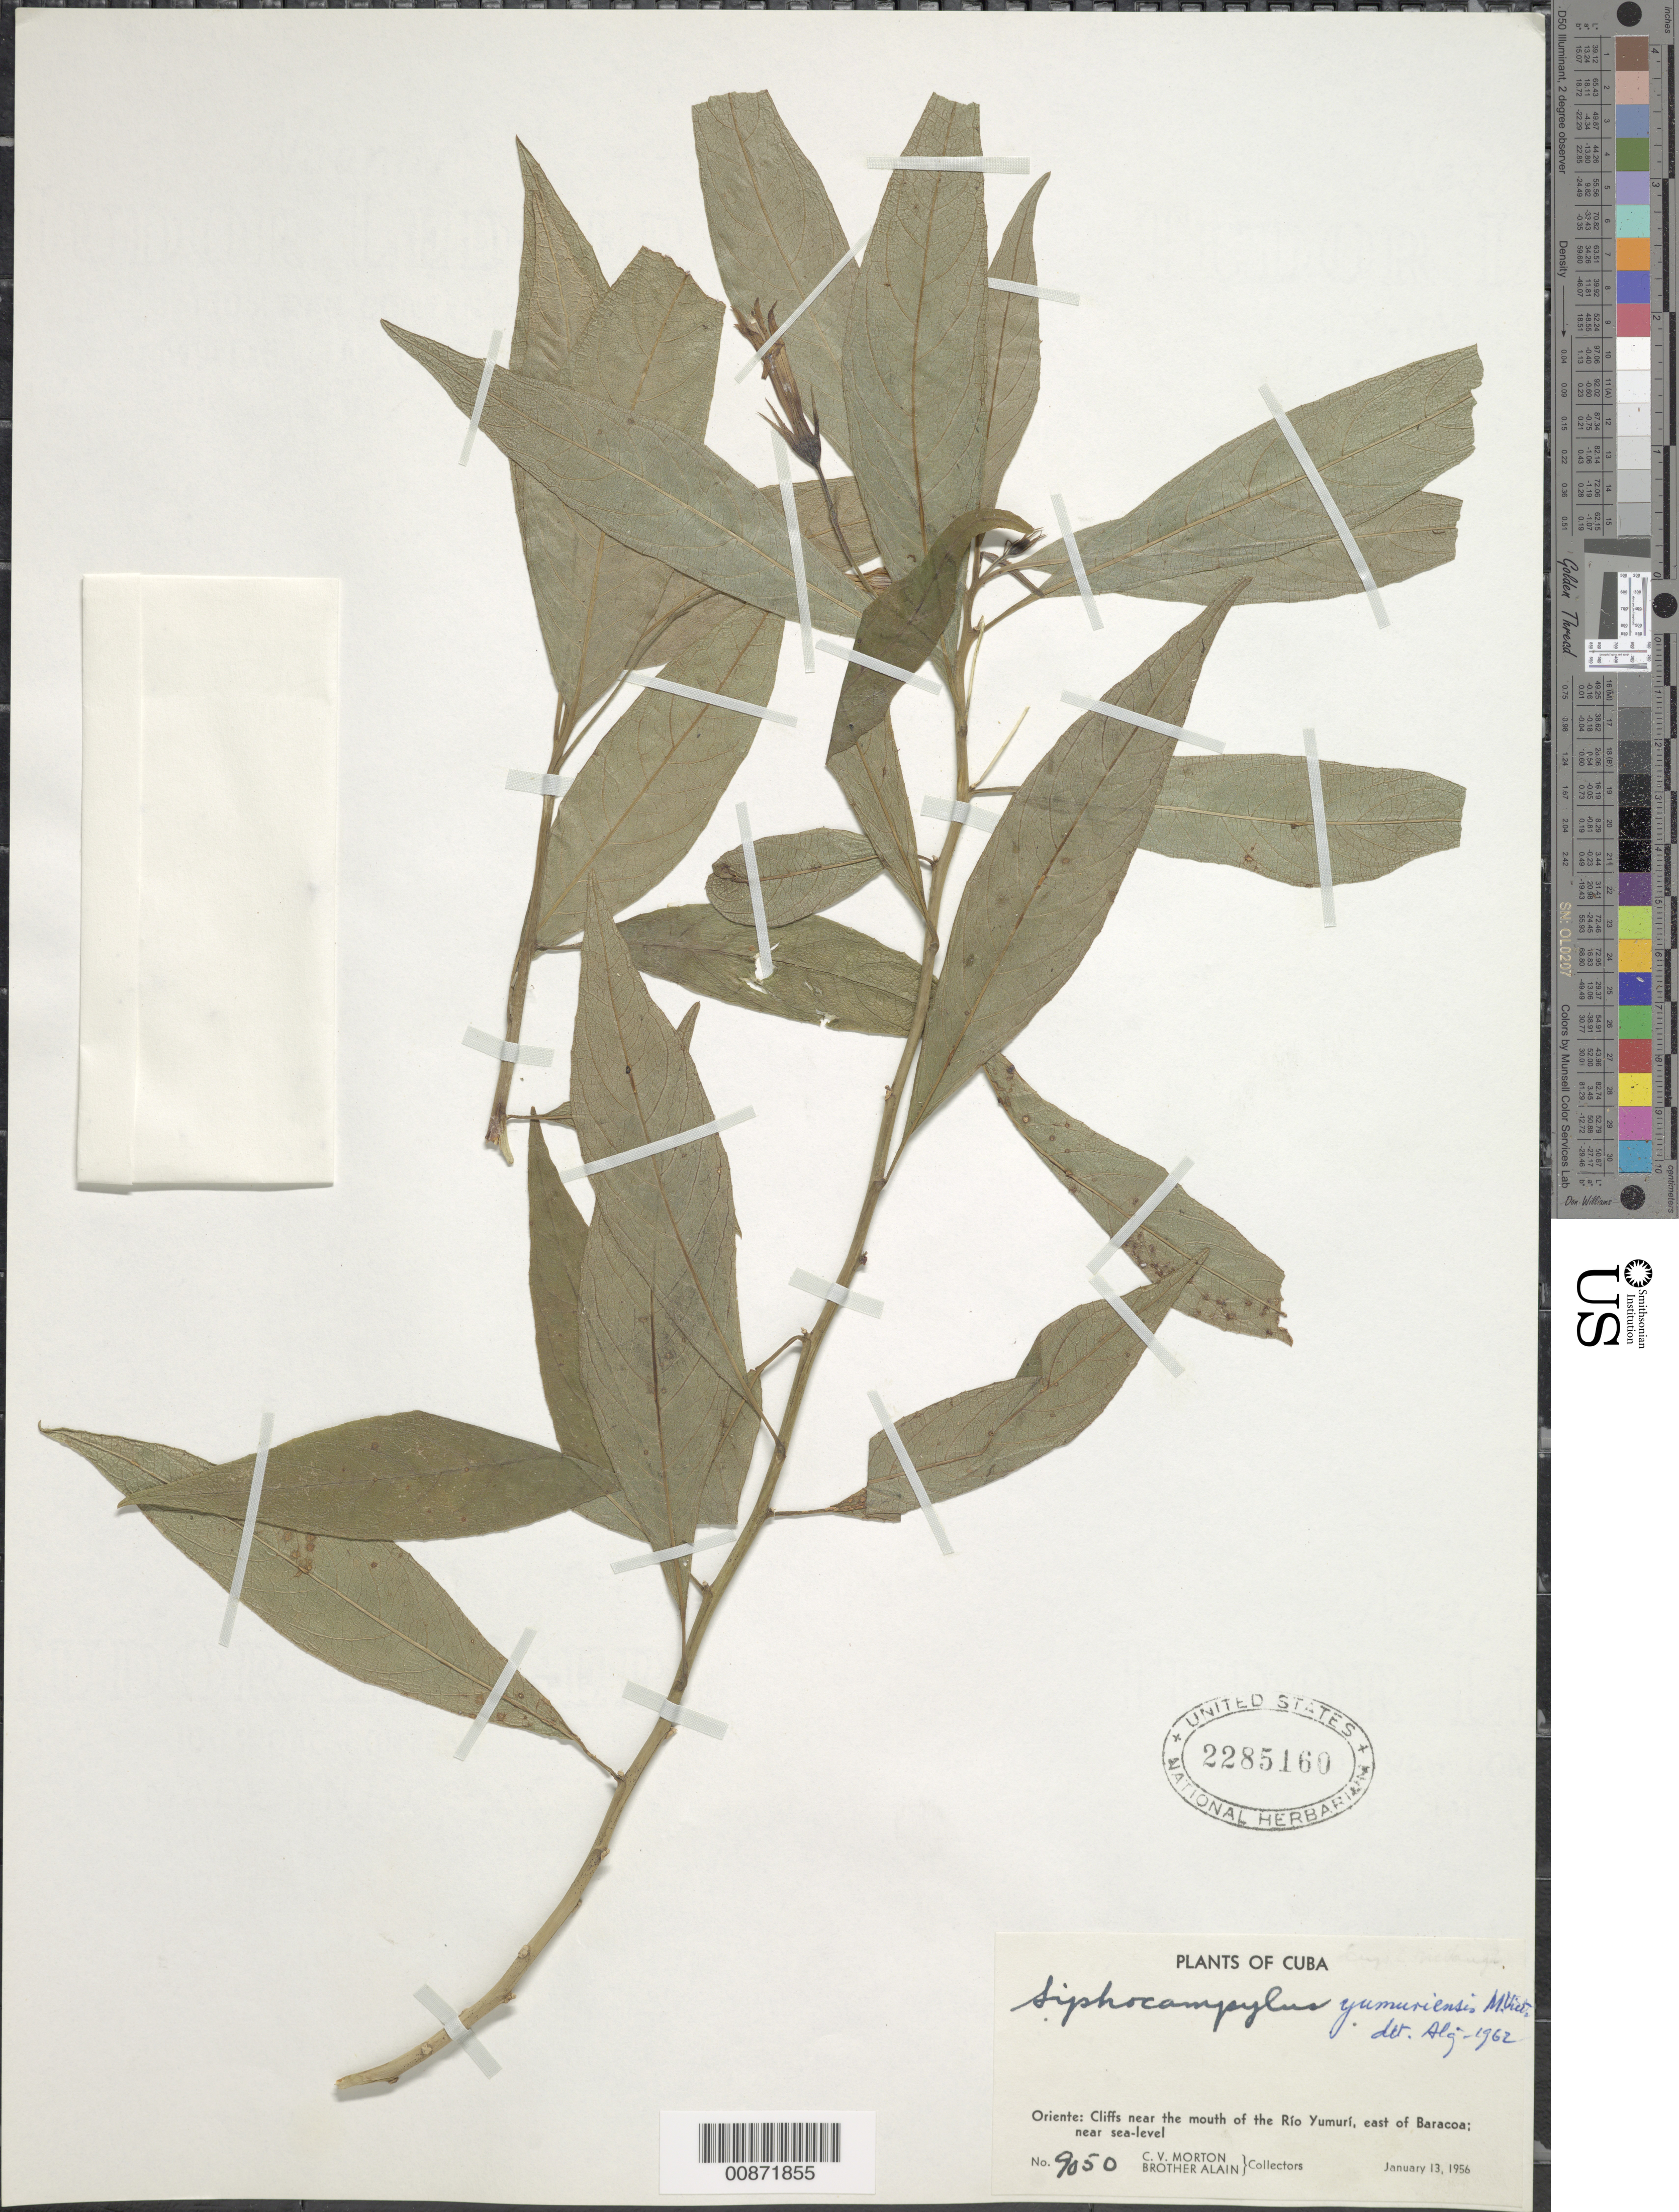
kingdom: Plantae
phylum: Tracheophyta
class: Magnoliopsida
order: Asterales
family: Campanulaceae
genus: Siphocampylus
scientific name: Siphocampylus yumuriensis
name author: Vict.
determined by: Liogier, Alain H.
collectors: C. V. Morton & A. H. Liogier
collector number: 9050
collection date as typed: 13 Jan 1956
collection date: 1956-01-13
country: Cuba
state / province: Oriente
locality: Cliffs near mouth of Río Yumurí, east of Baracoa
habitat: Cliff near mouth of river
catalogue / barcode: US 2285160